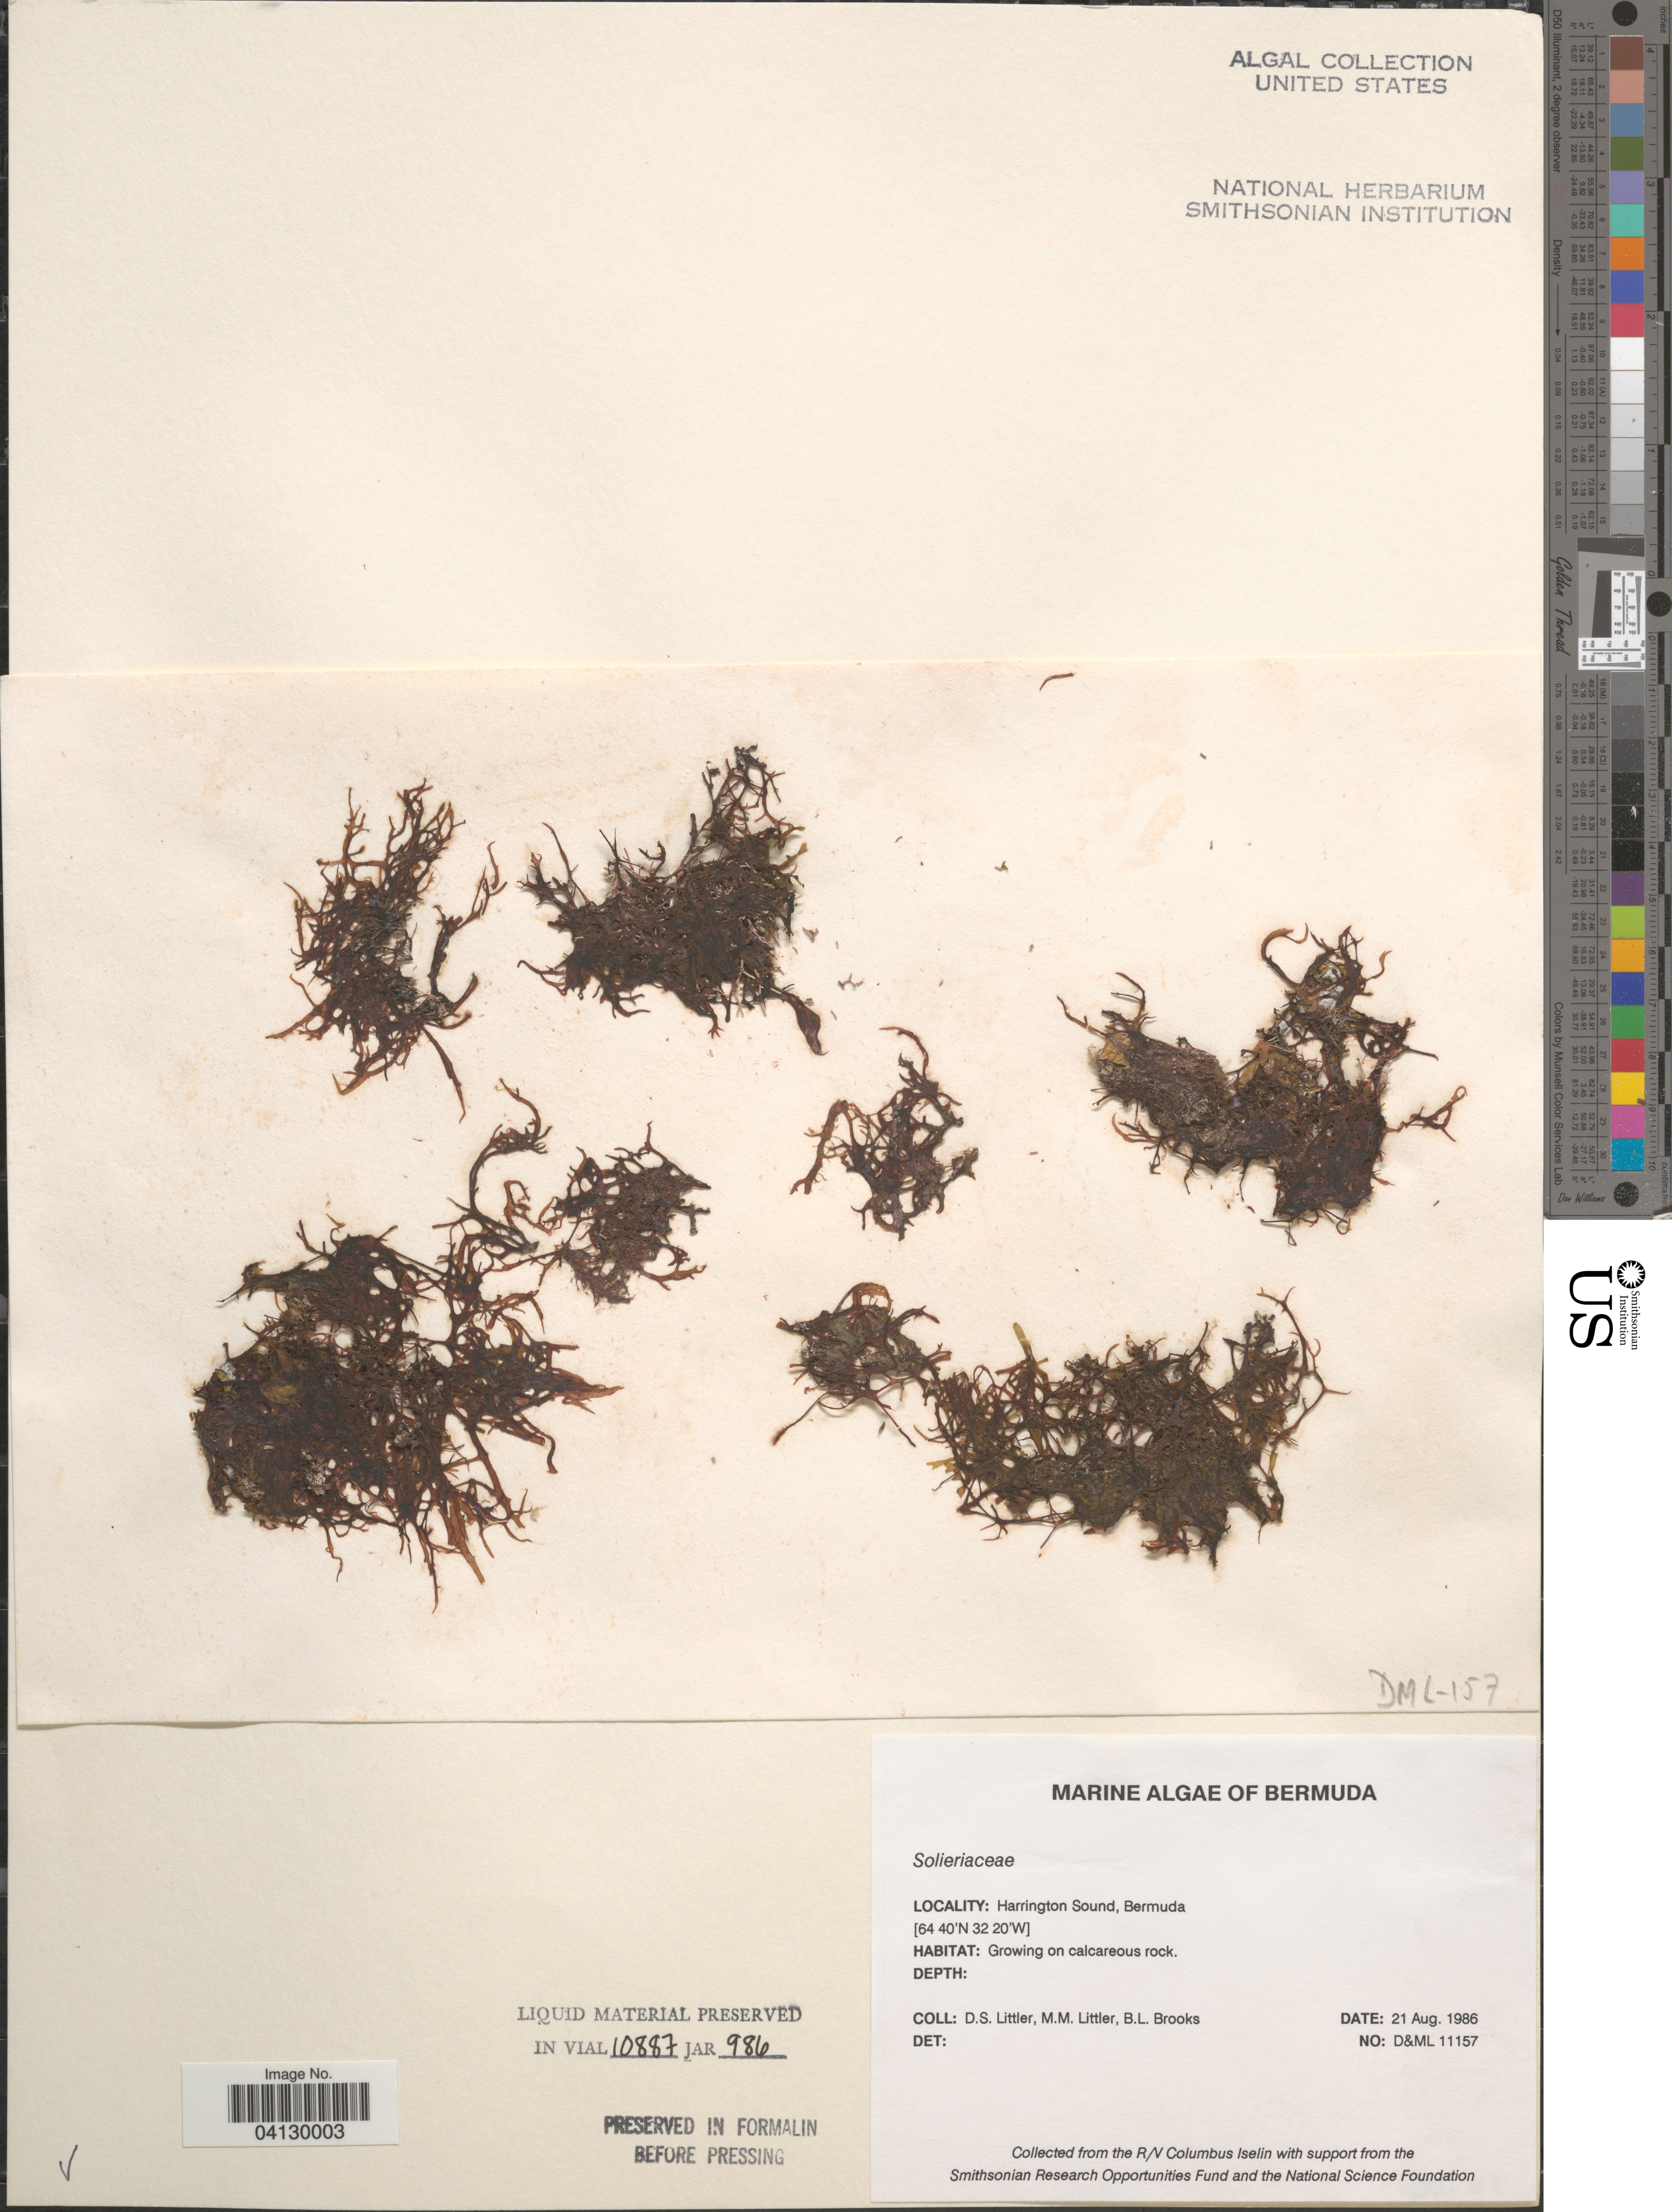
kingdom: Plantae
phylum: Rhodophyta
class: Florideophyceae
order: Corallinales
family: Corallinaceae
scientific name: Crustose Coralline Algae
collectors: D. S. Littler & B. Brooks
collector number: D&ML 11057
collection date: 1986-08-21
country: Bermuda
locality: Harrington Sound.